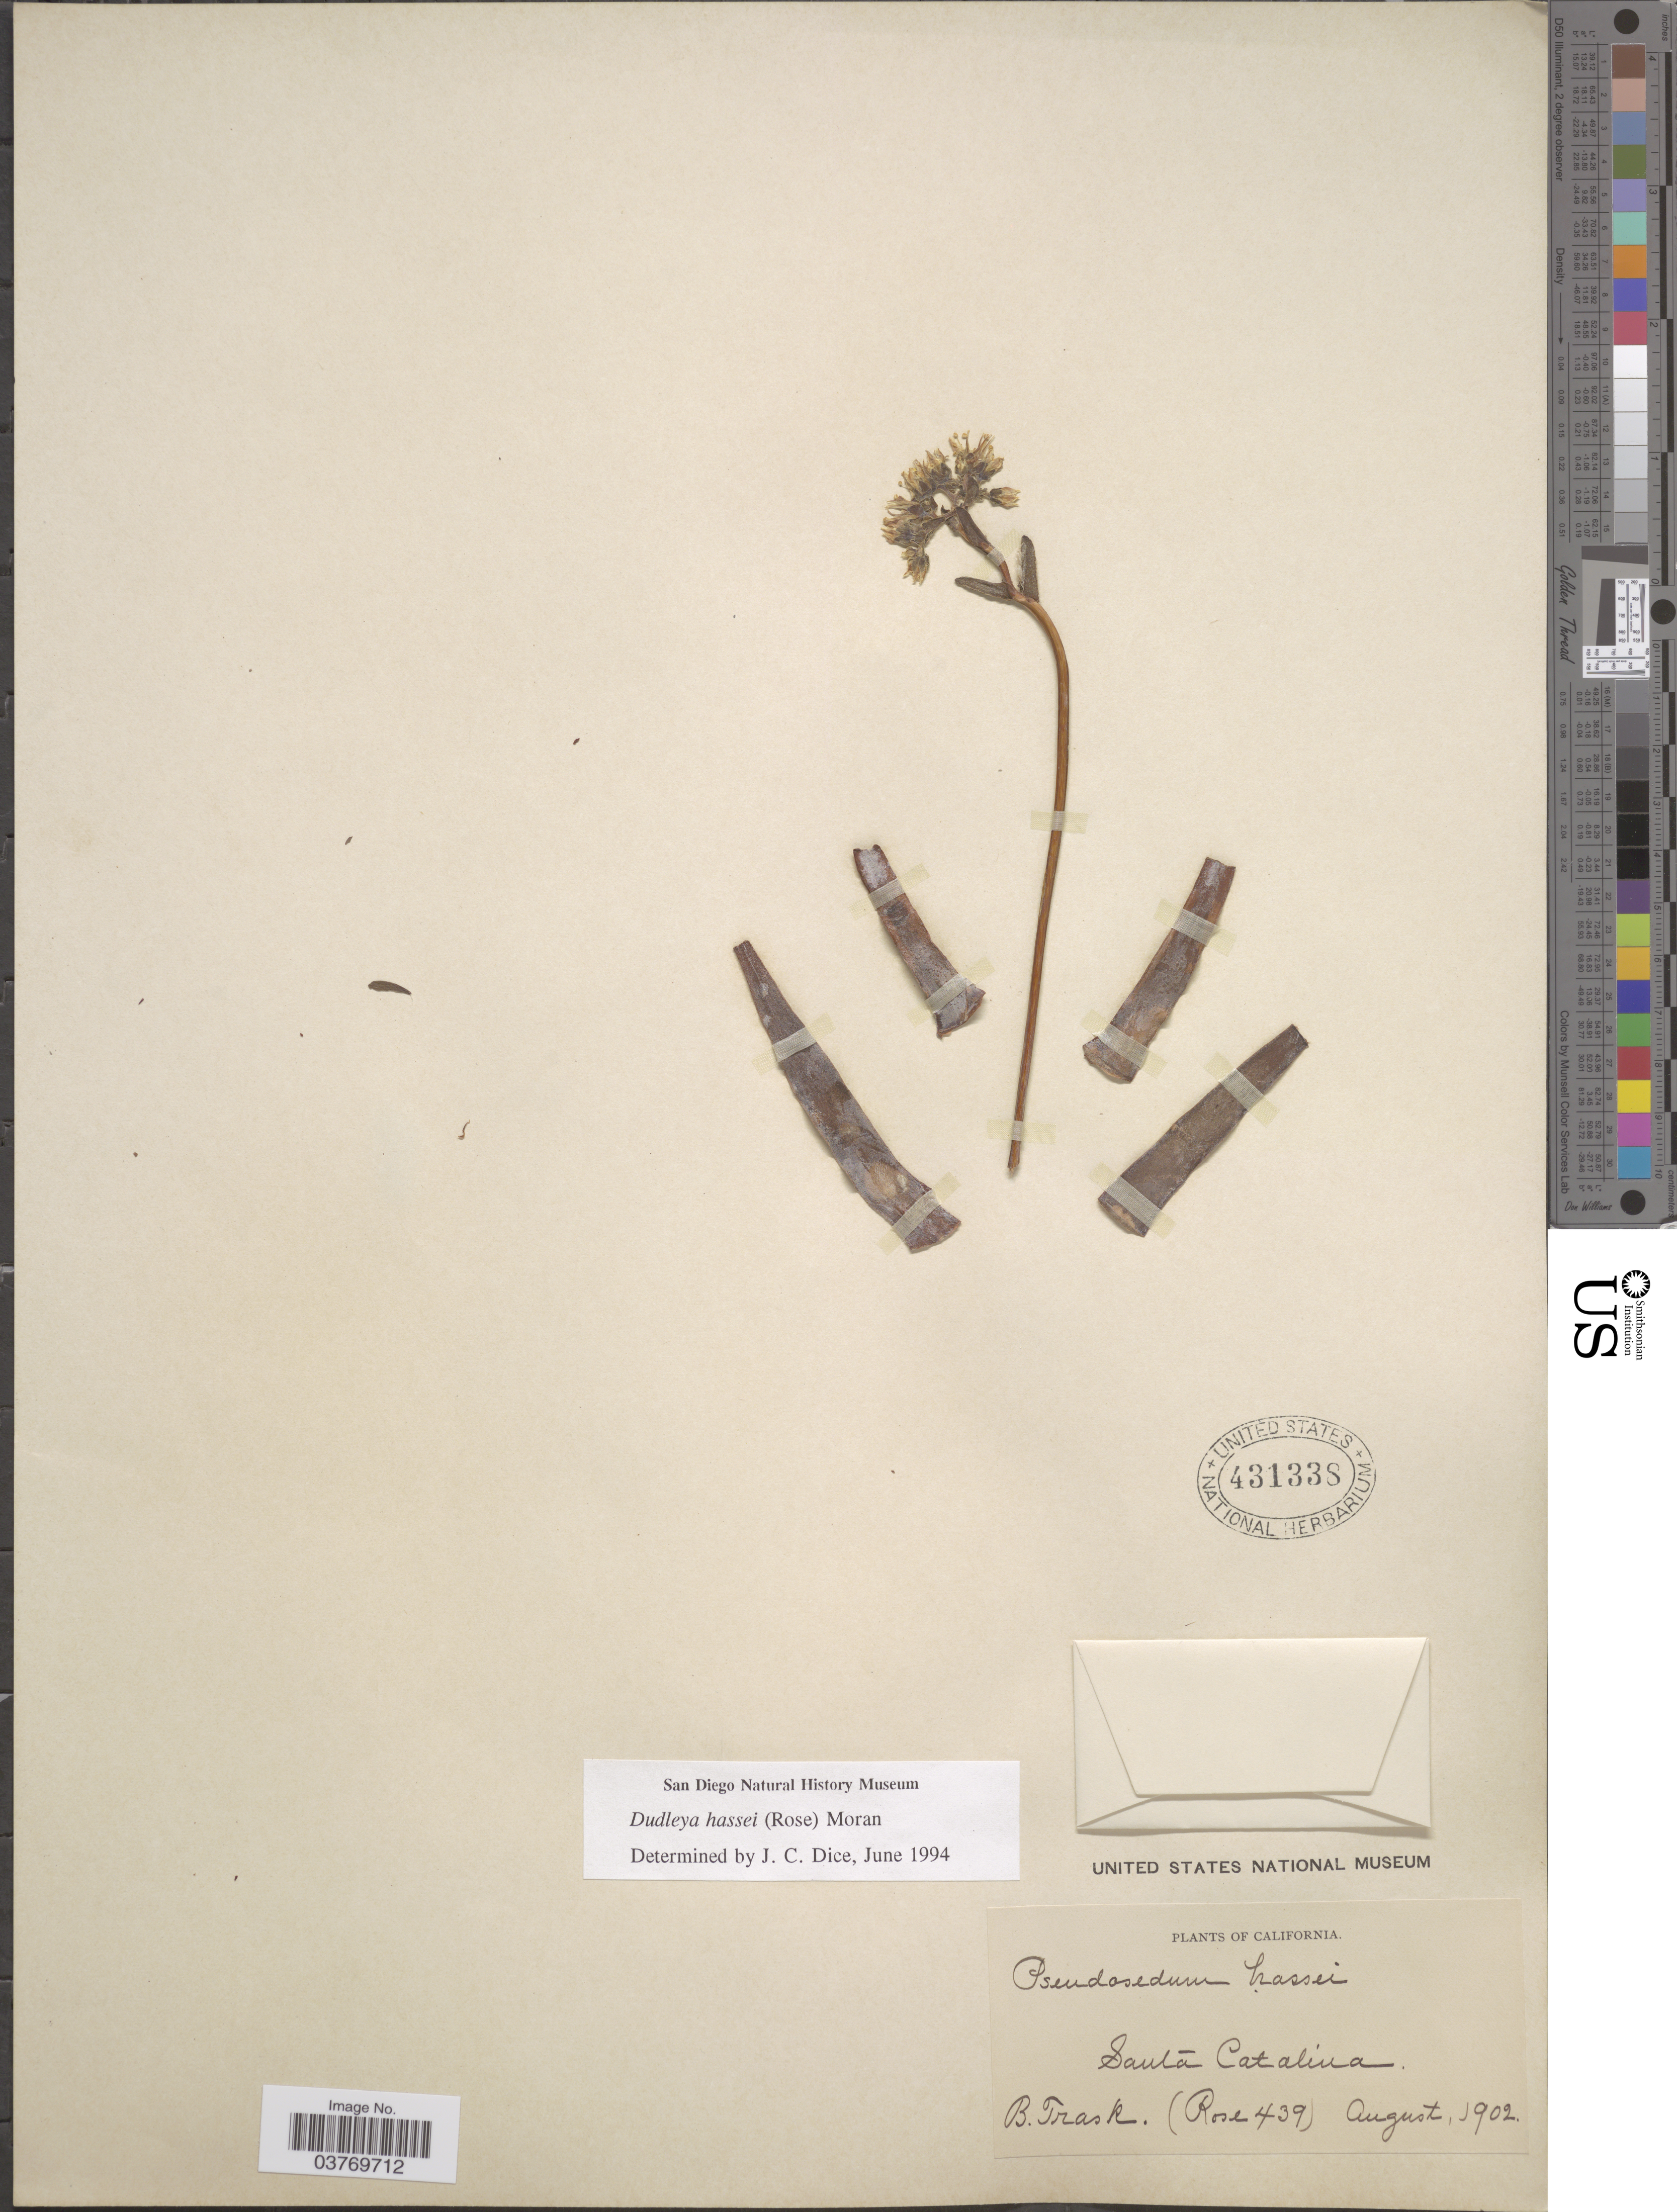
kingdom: Plantae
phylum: Tracheophyta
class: Magnoliopsida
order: Saxifragales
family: Crassulaceae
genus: Dudleya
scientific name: Dudleya hassei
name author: (Rose) Moran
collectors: B. Trask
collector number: Rose 439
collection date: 1902-08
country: United States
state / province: California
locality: Santa Catalina.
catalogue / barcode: US 431338